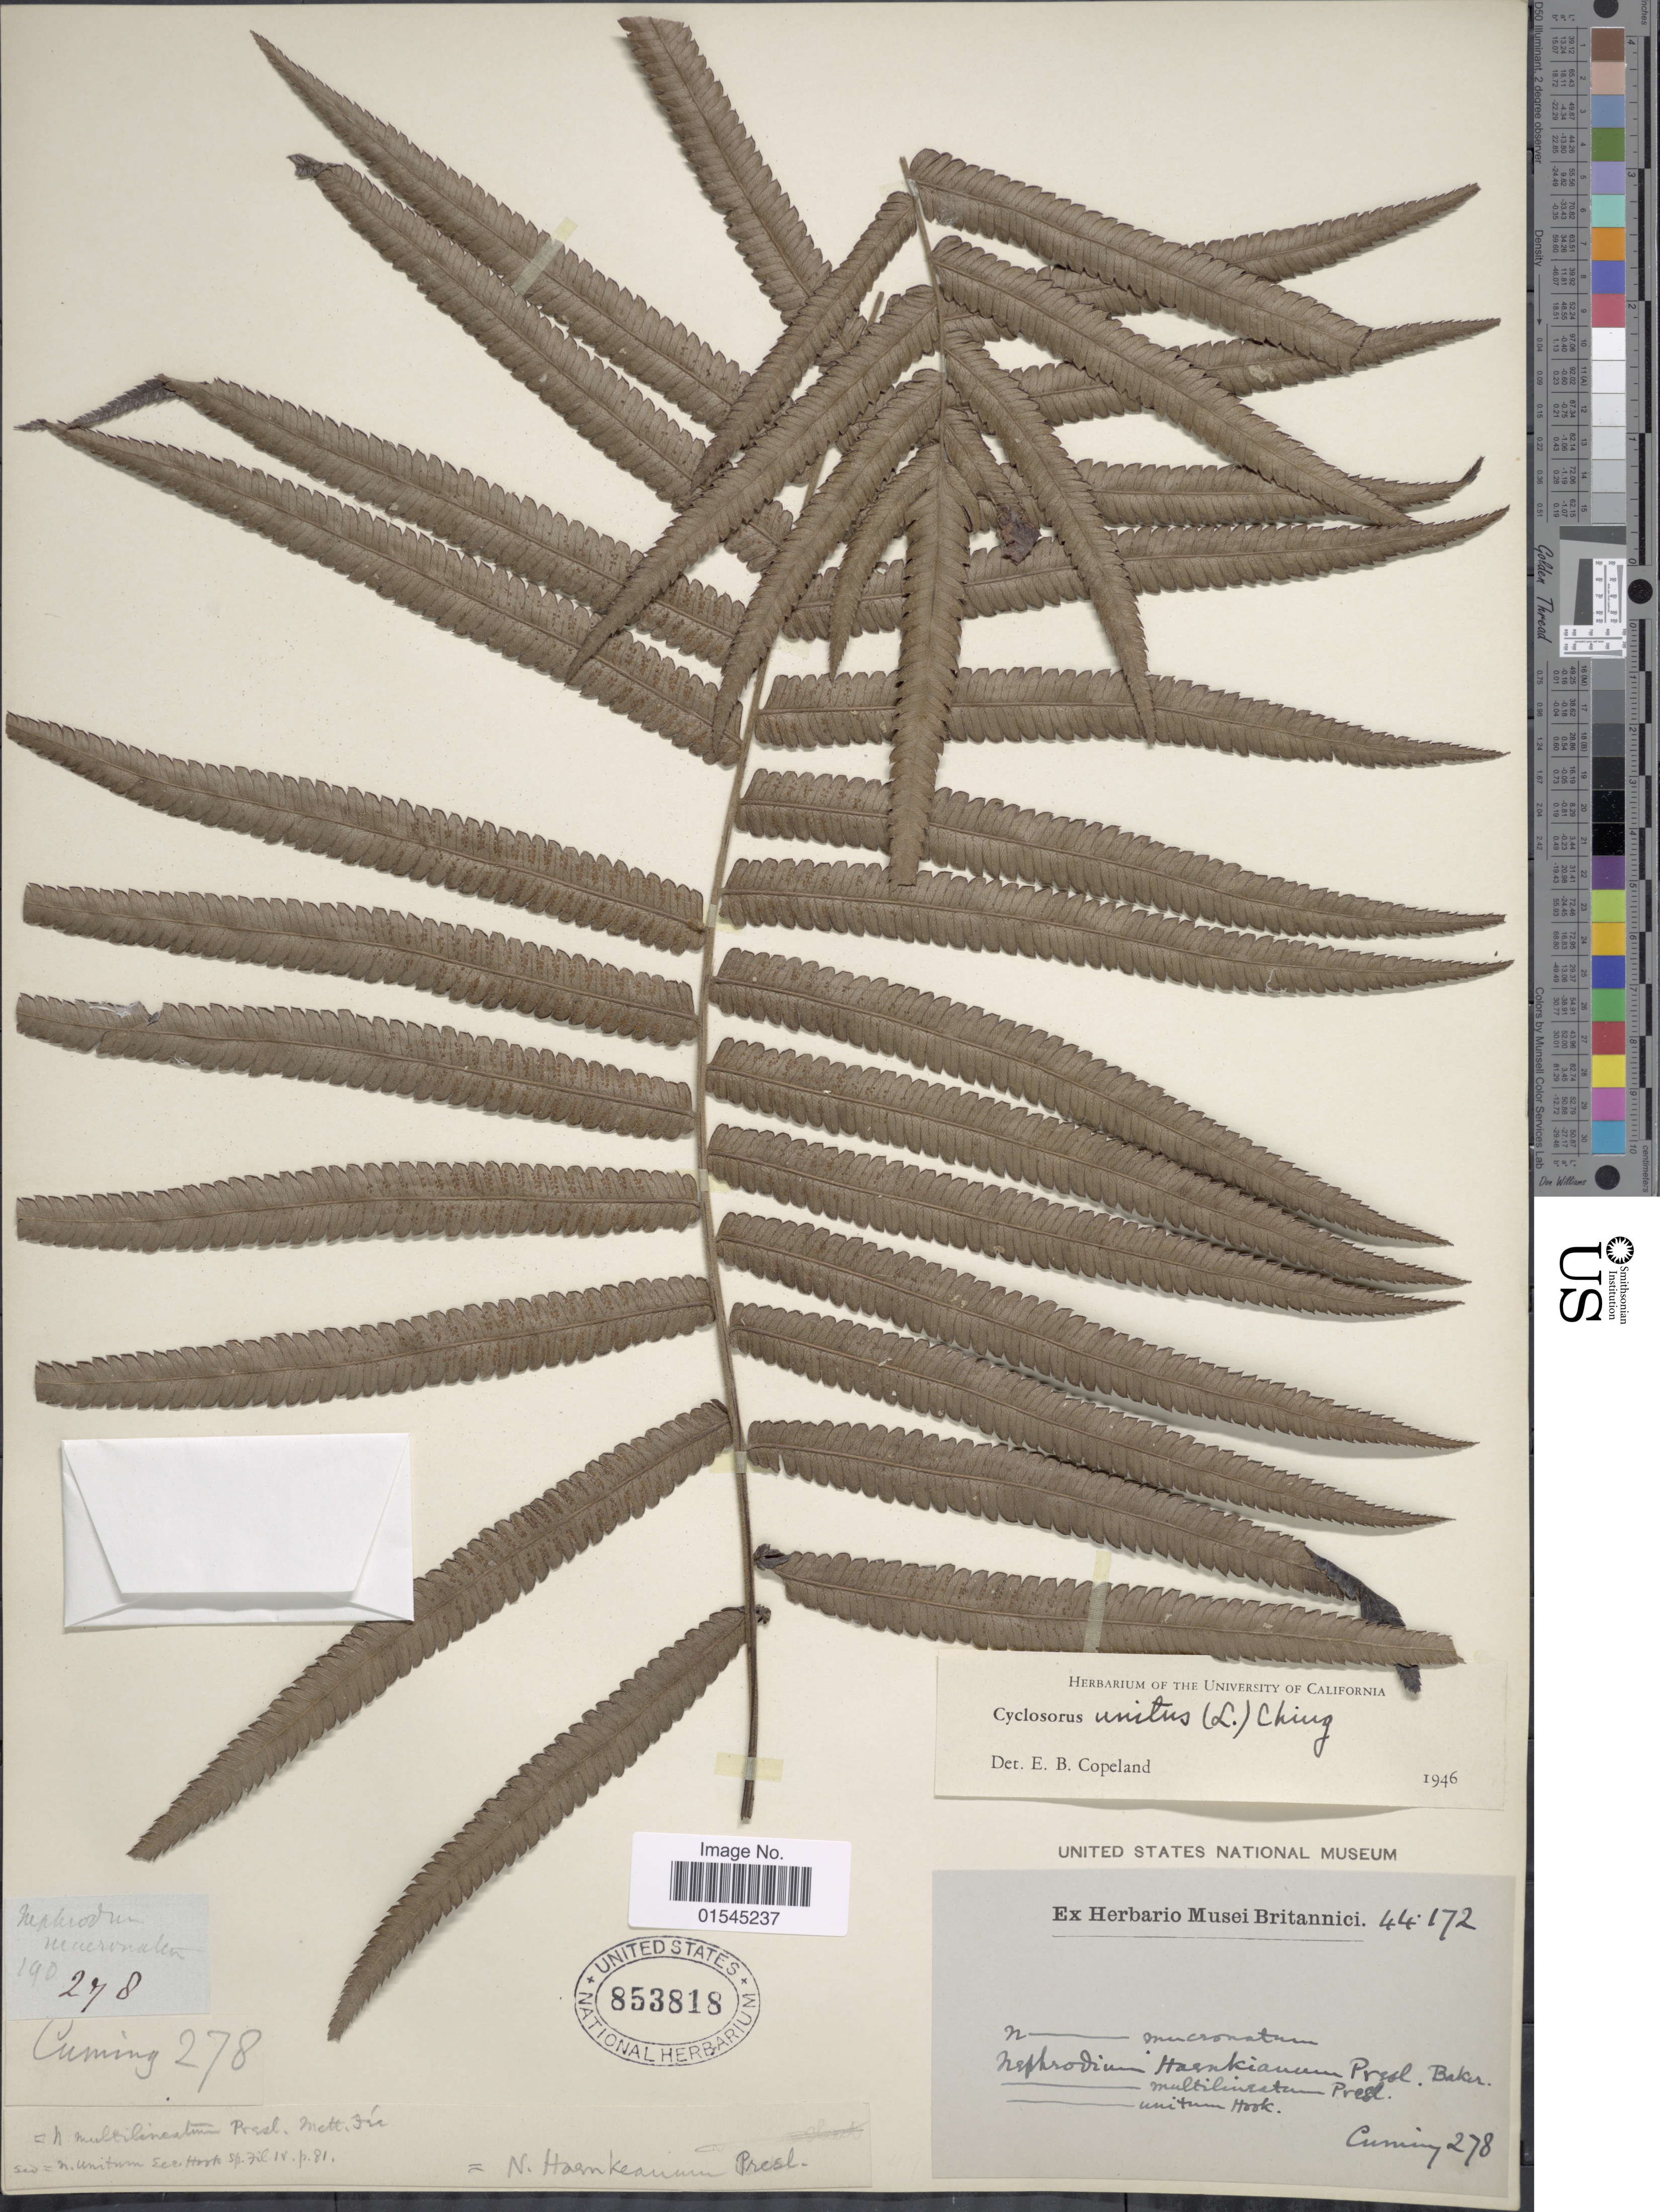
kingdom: Plantae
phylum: Tracheophyta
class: Polypodiopsida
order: Polypodiales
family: Thelypteridaceae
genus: Sphaerostephanos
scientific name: Sphaerostephanos unitus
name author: (L.) Holttum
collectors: -. Cuming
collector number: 278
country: Philippines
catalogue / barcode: US 853818